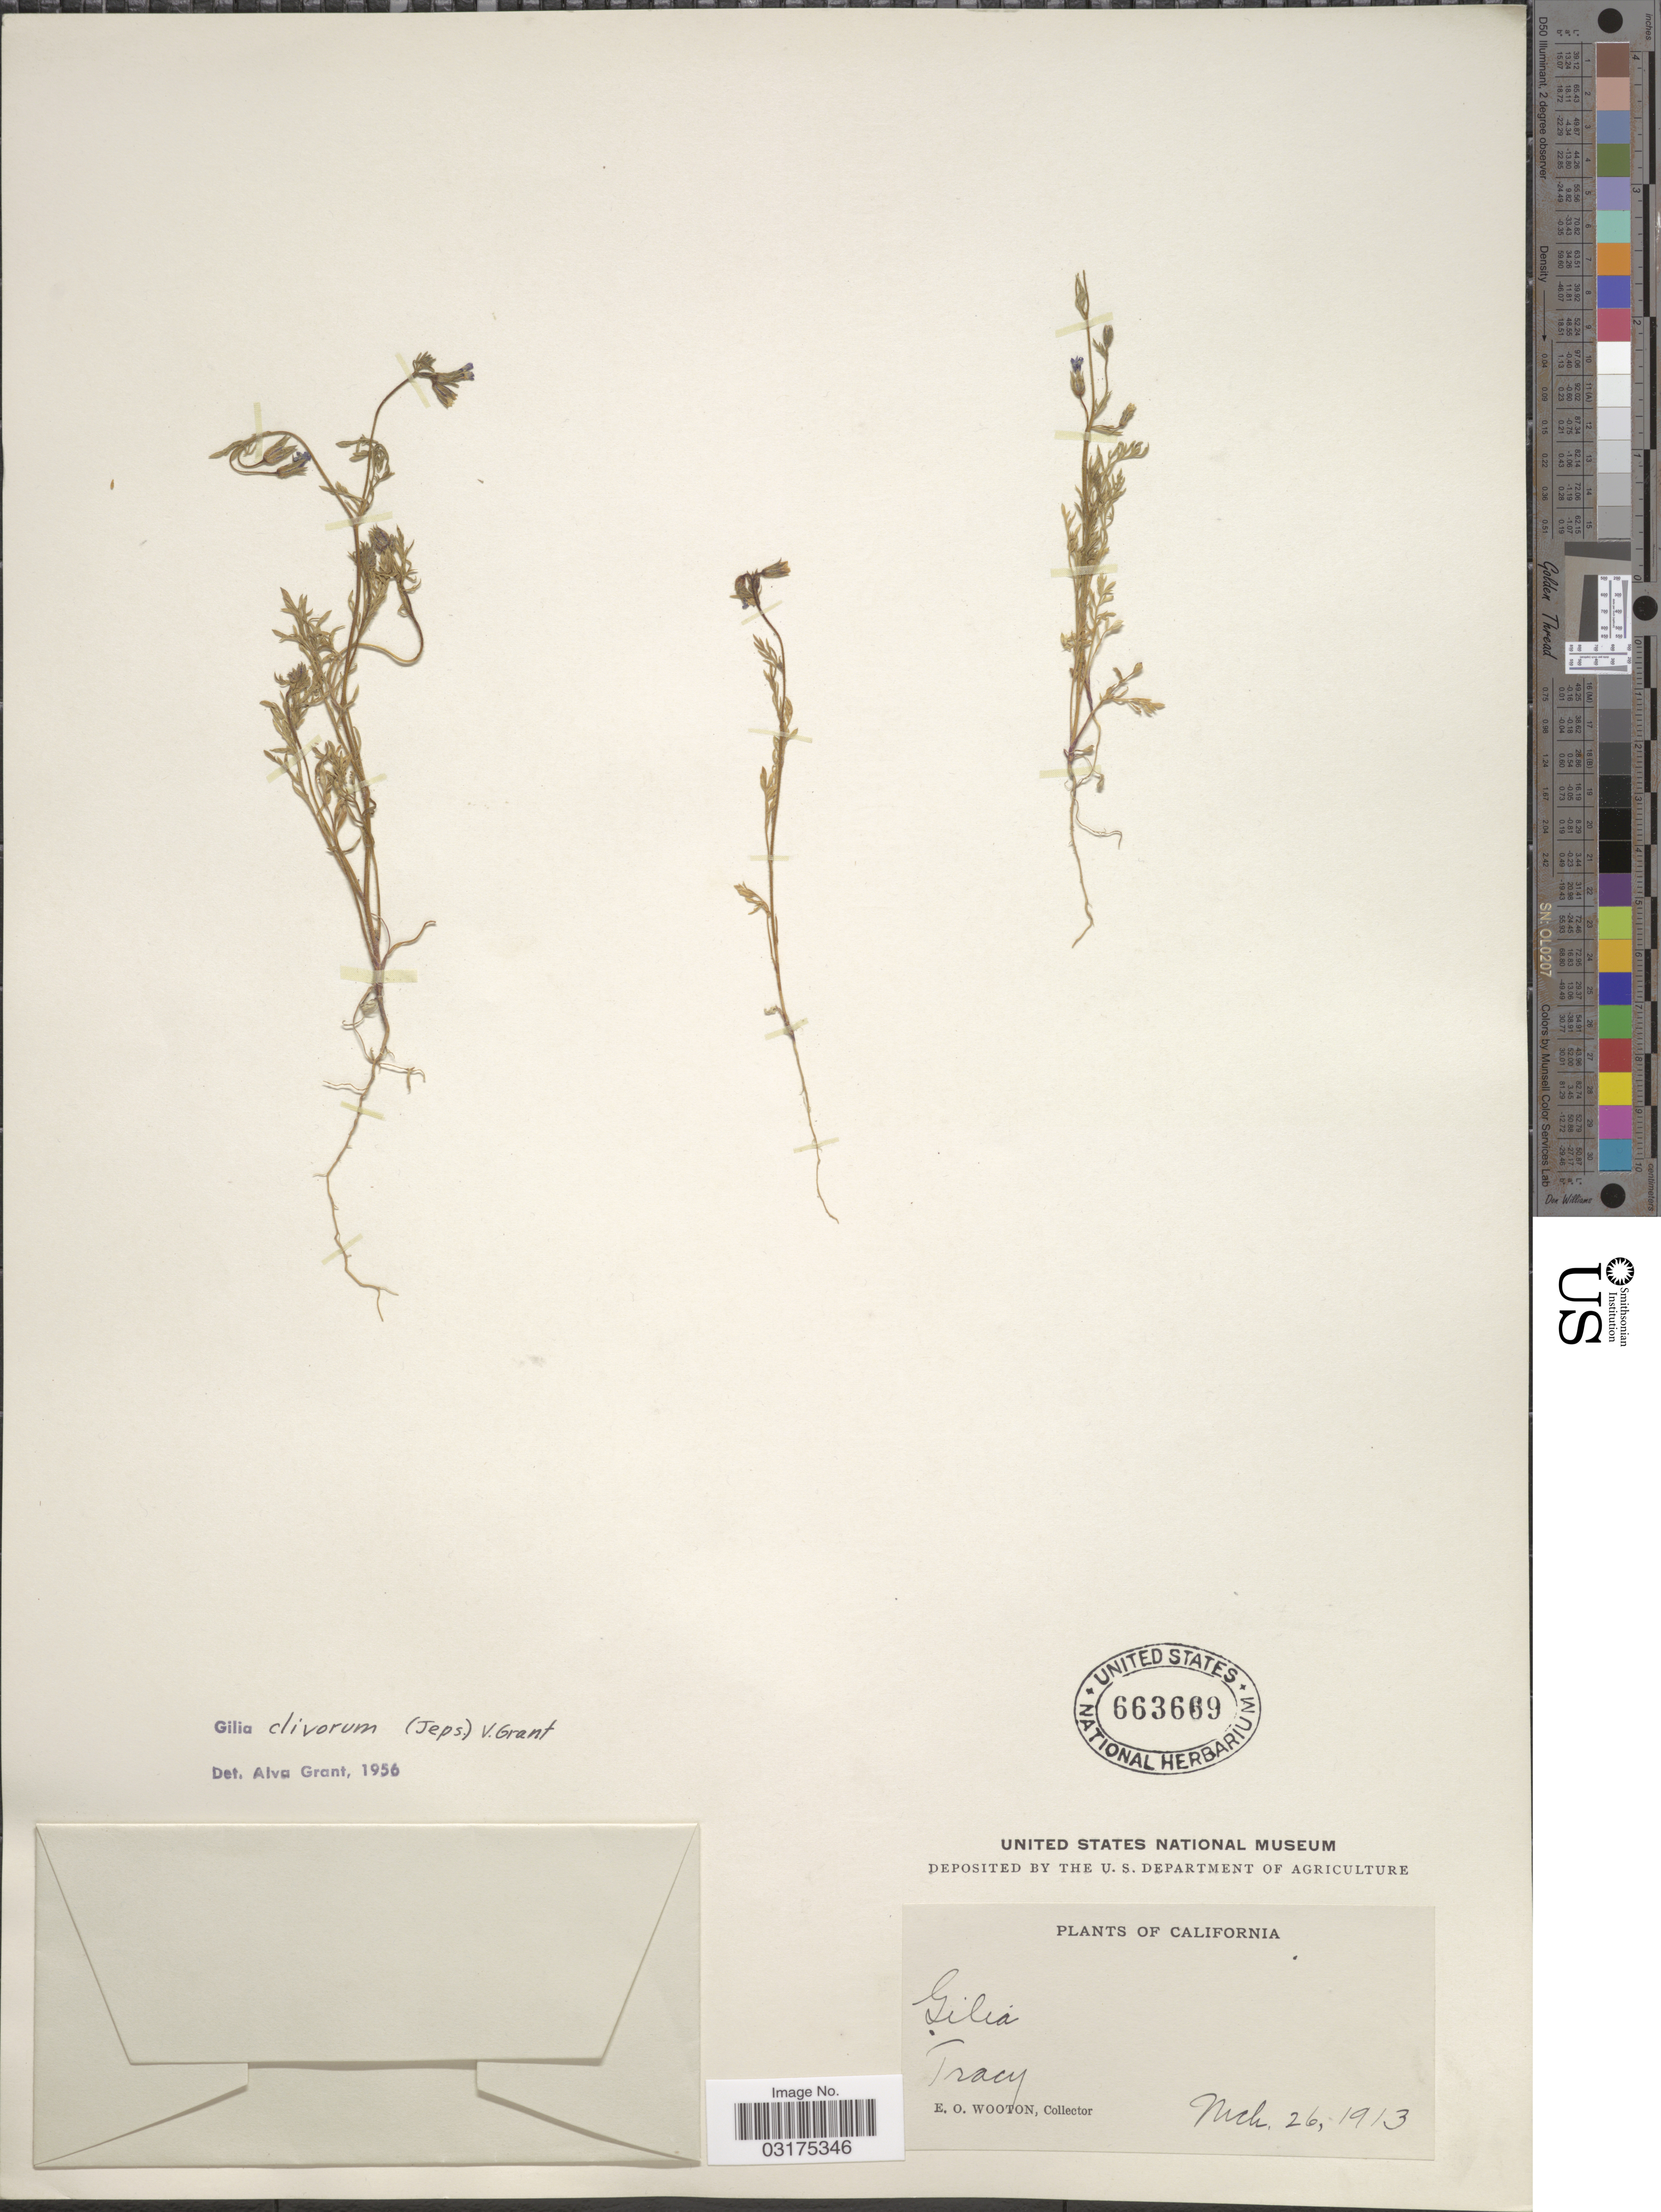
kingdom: Plantae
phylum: Tracheophyta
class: Magnoliopsida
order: Ericales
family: Polemoniaceae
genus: Gilia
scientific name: Gilia clivorum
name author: (Jeps.) V.E. Grant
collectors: E. O. Wooton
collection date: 1913-03-26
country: United States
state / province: California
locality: Tracy.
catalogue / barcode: US 663669